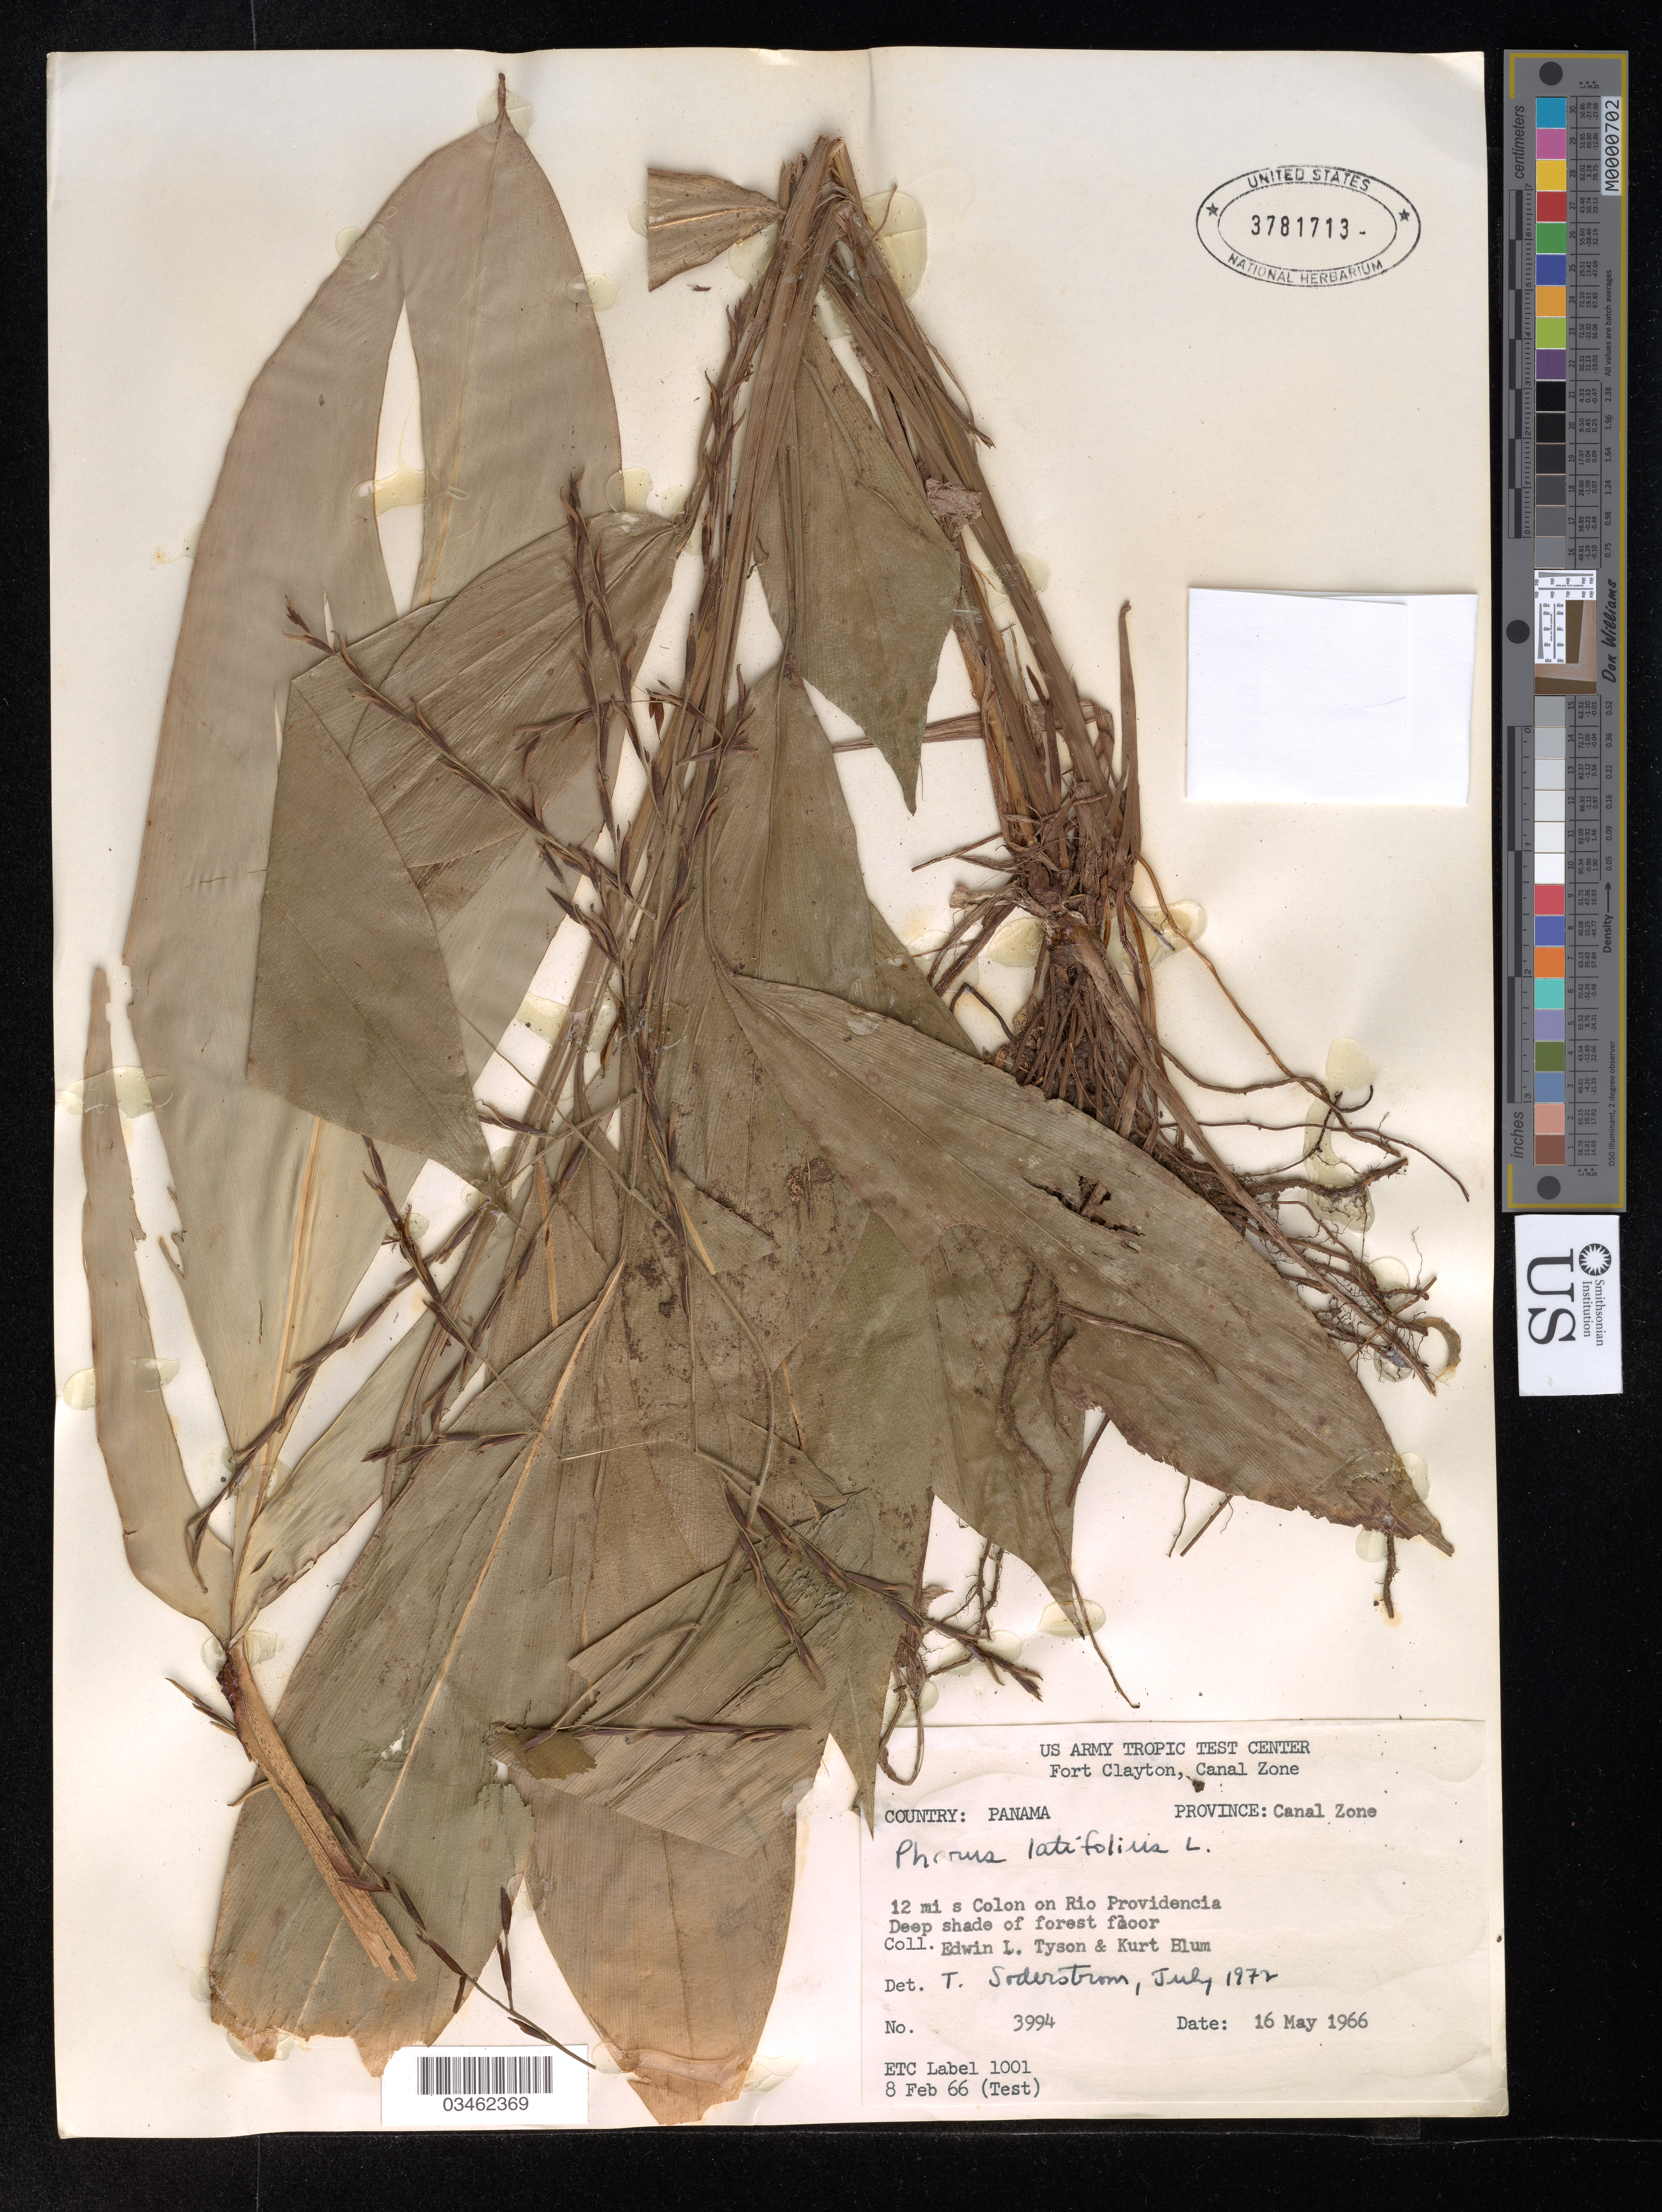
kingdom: Plantae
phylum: Tracheophyta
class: Liliopsida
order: Poales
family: Poaceae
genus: Pharus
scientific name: Pharus latifolius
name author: L.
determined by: Soderstrom, T. R.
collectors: E. L. Tyson & K. Blum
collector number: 3994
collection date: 1966-05-16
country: Panama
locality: Province: Canal Zone. 12 mi s Colon on Rio Providencia.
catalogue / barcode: US 3781713